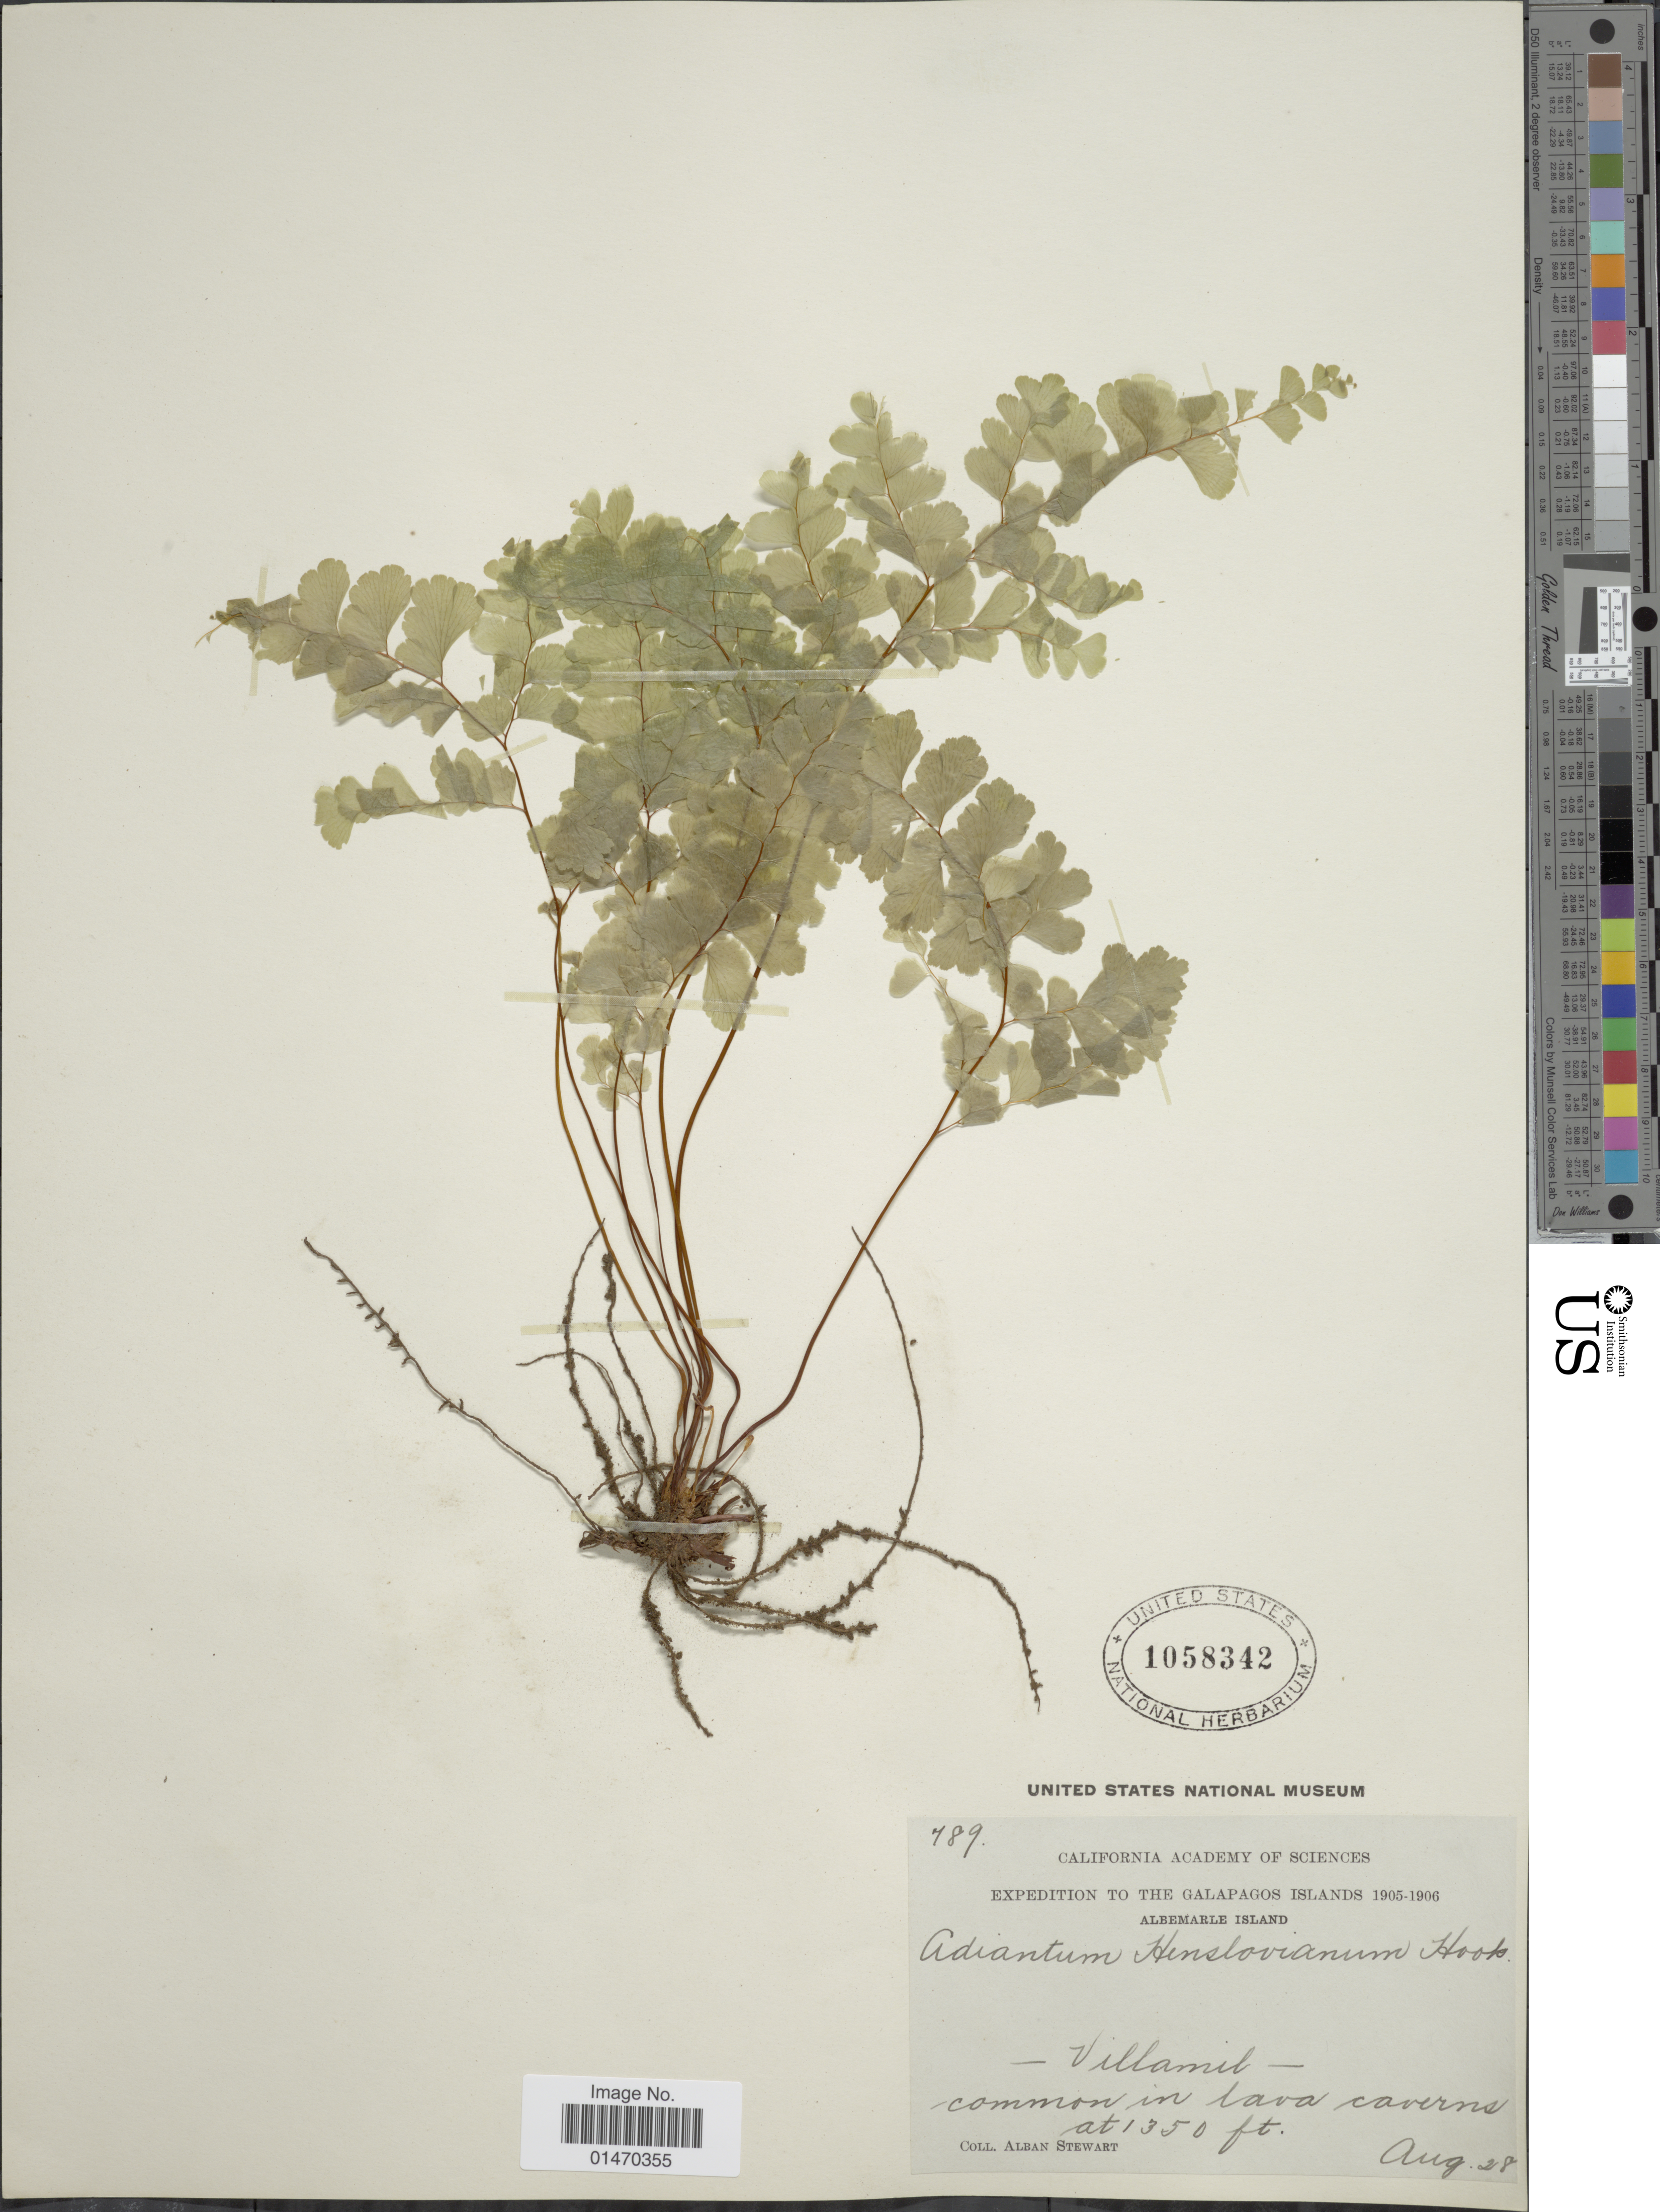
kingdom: Plantae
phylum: Tracheophyta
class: Polypodiopsida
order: Polypodiales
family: Pteridaceae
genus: Adiantum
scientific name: Adiantum henslovianum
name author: Hook. f.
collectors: A. Stewart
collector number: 789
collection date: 1905-08-28/1906-08-28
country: Ecuador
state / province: Colón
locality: The Galapagos Islands, Albemarle Islad. Villamil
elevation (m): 411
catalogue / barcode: US 1058342